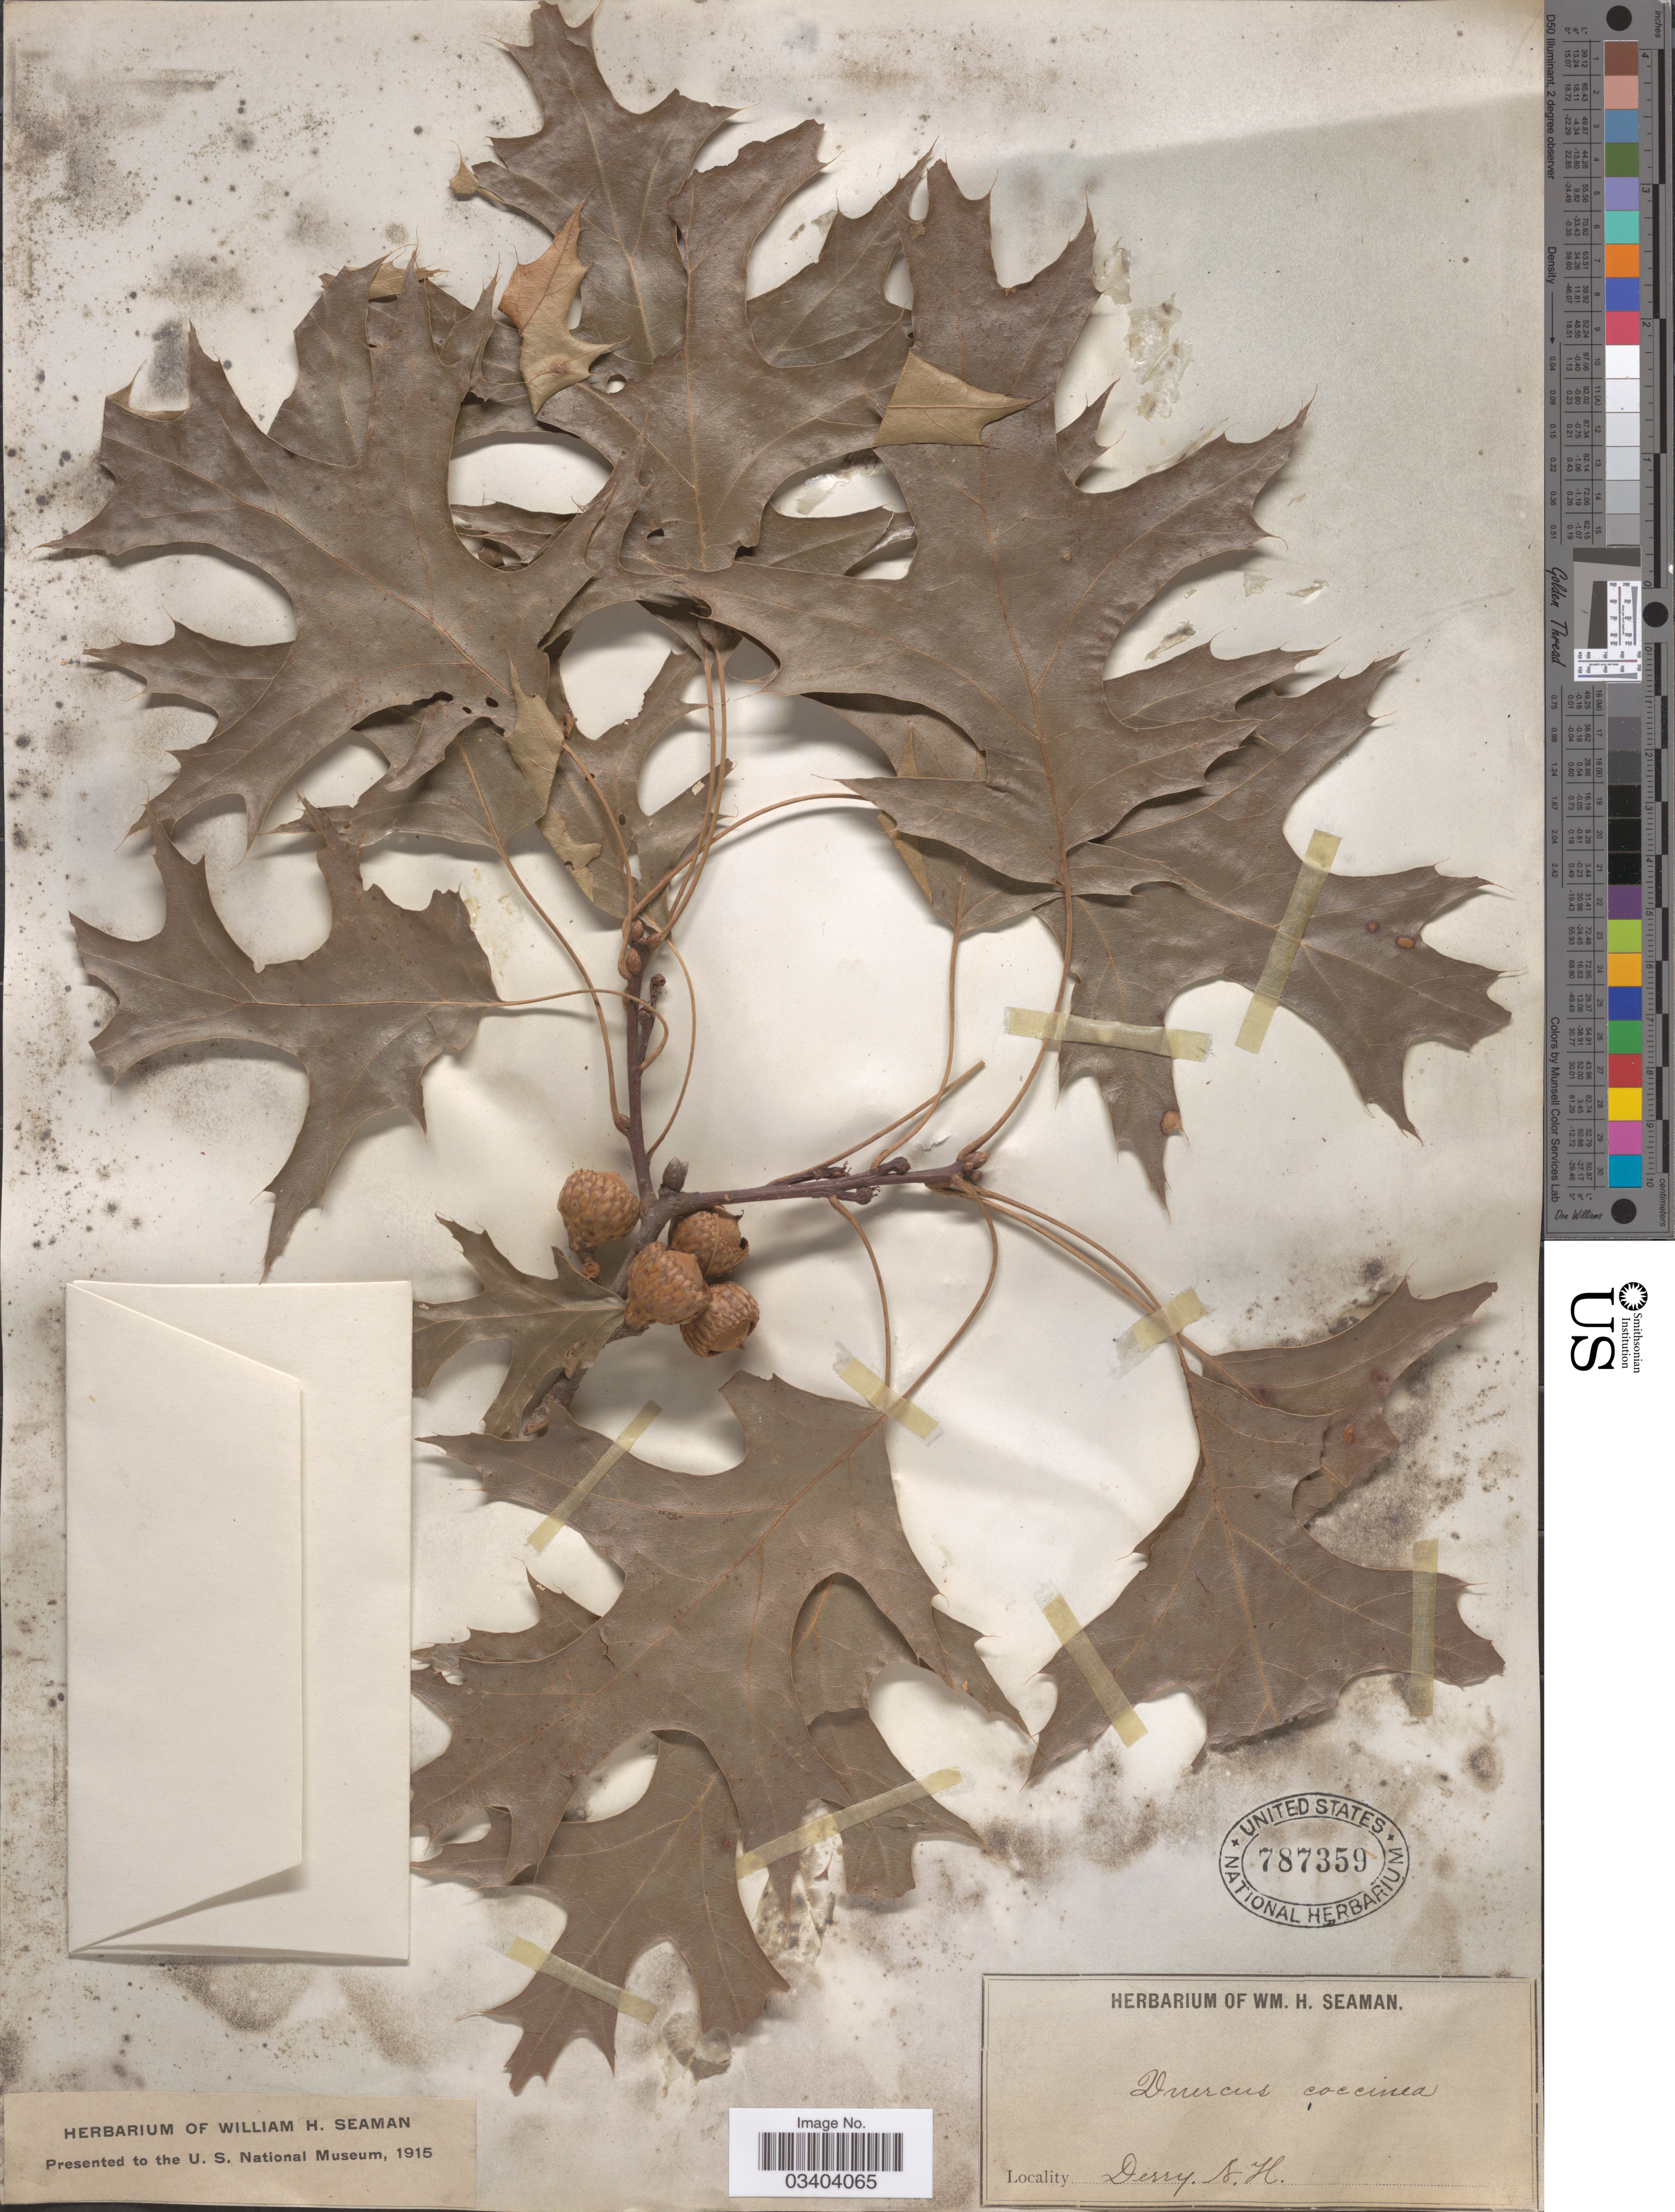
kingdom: Plantae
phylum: Tracheophyta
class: Magnoliopsida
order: Fagales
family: Fagaceae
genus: Quercus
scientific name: Quercus coccinea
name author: Münchh.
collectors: Ex herb. W. H. Seaman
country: United States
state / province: New Hampshire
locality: Derry.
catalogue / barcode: US 787359